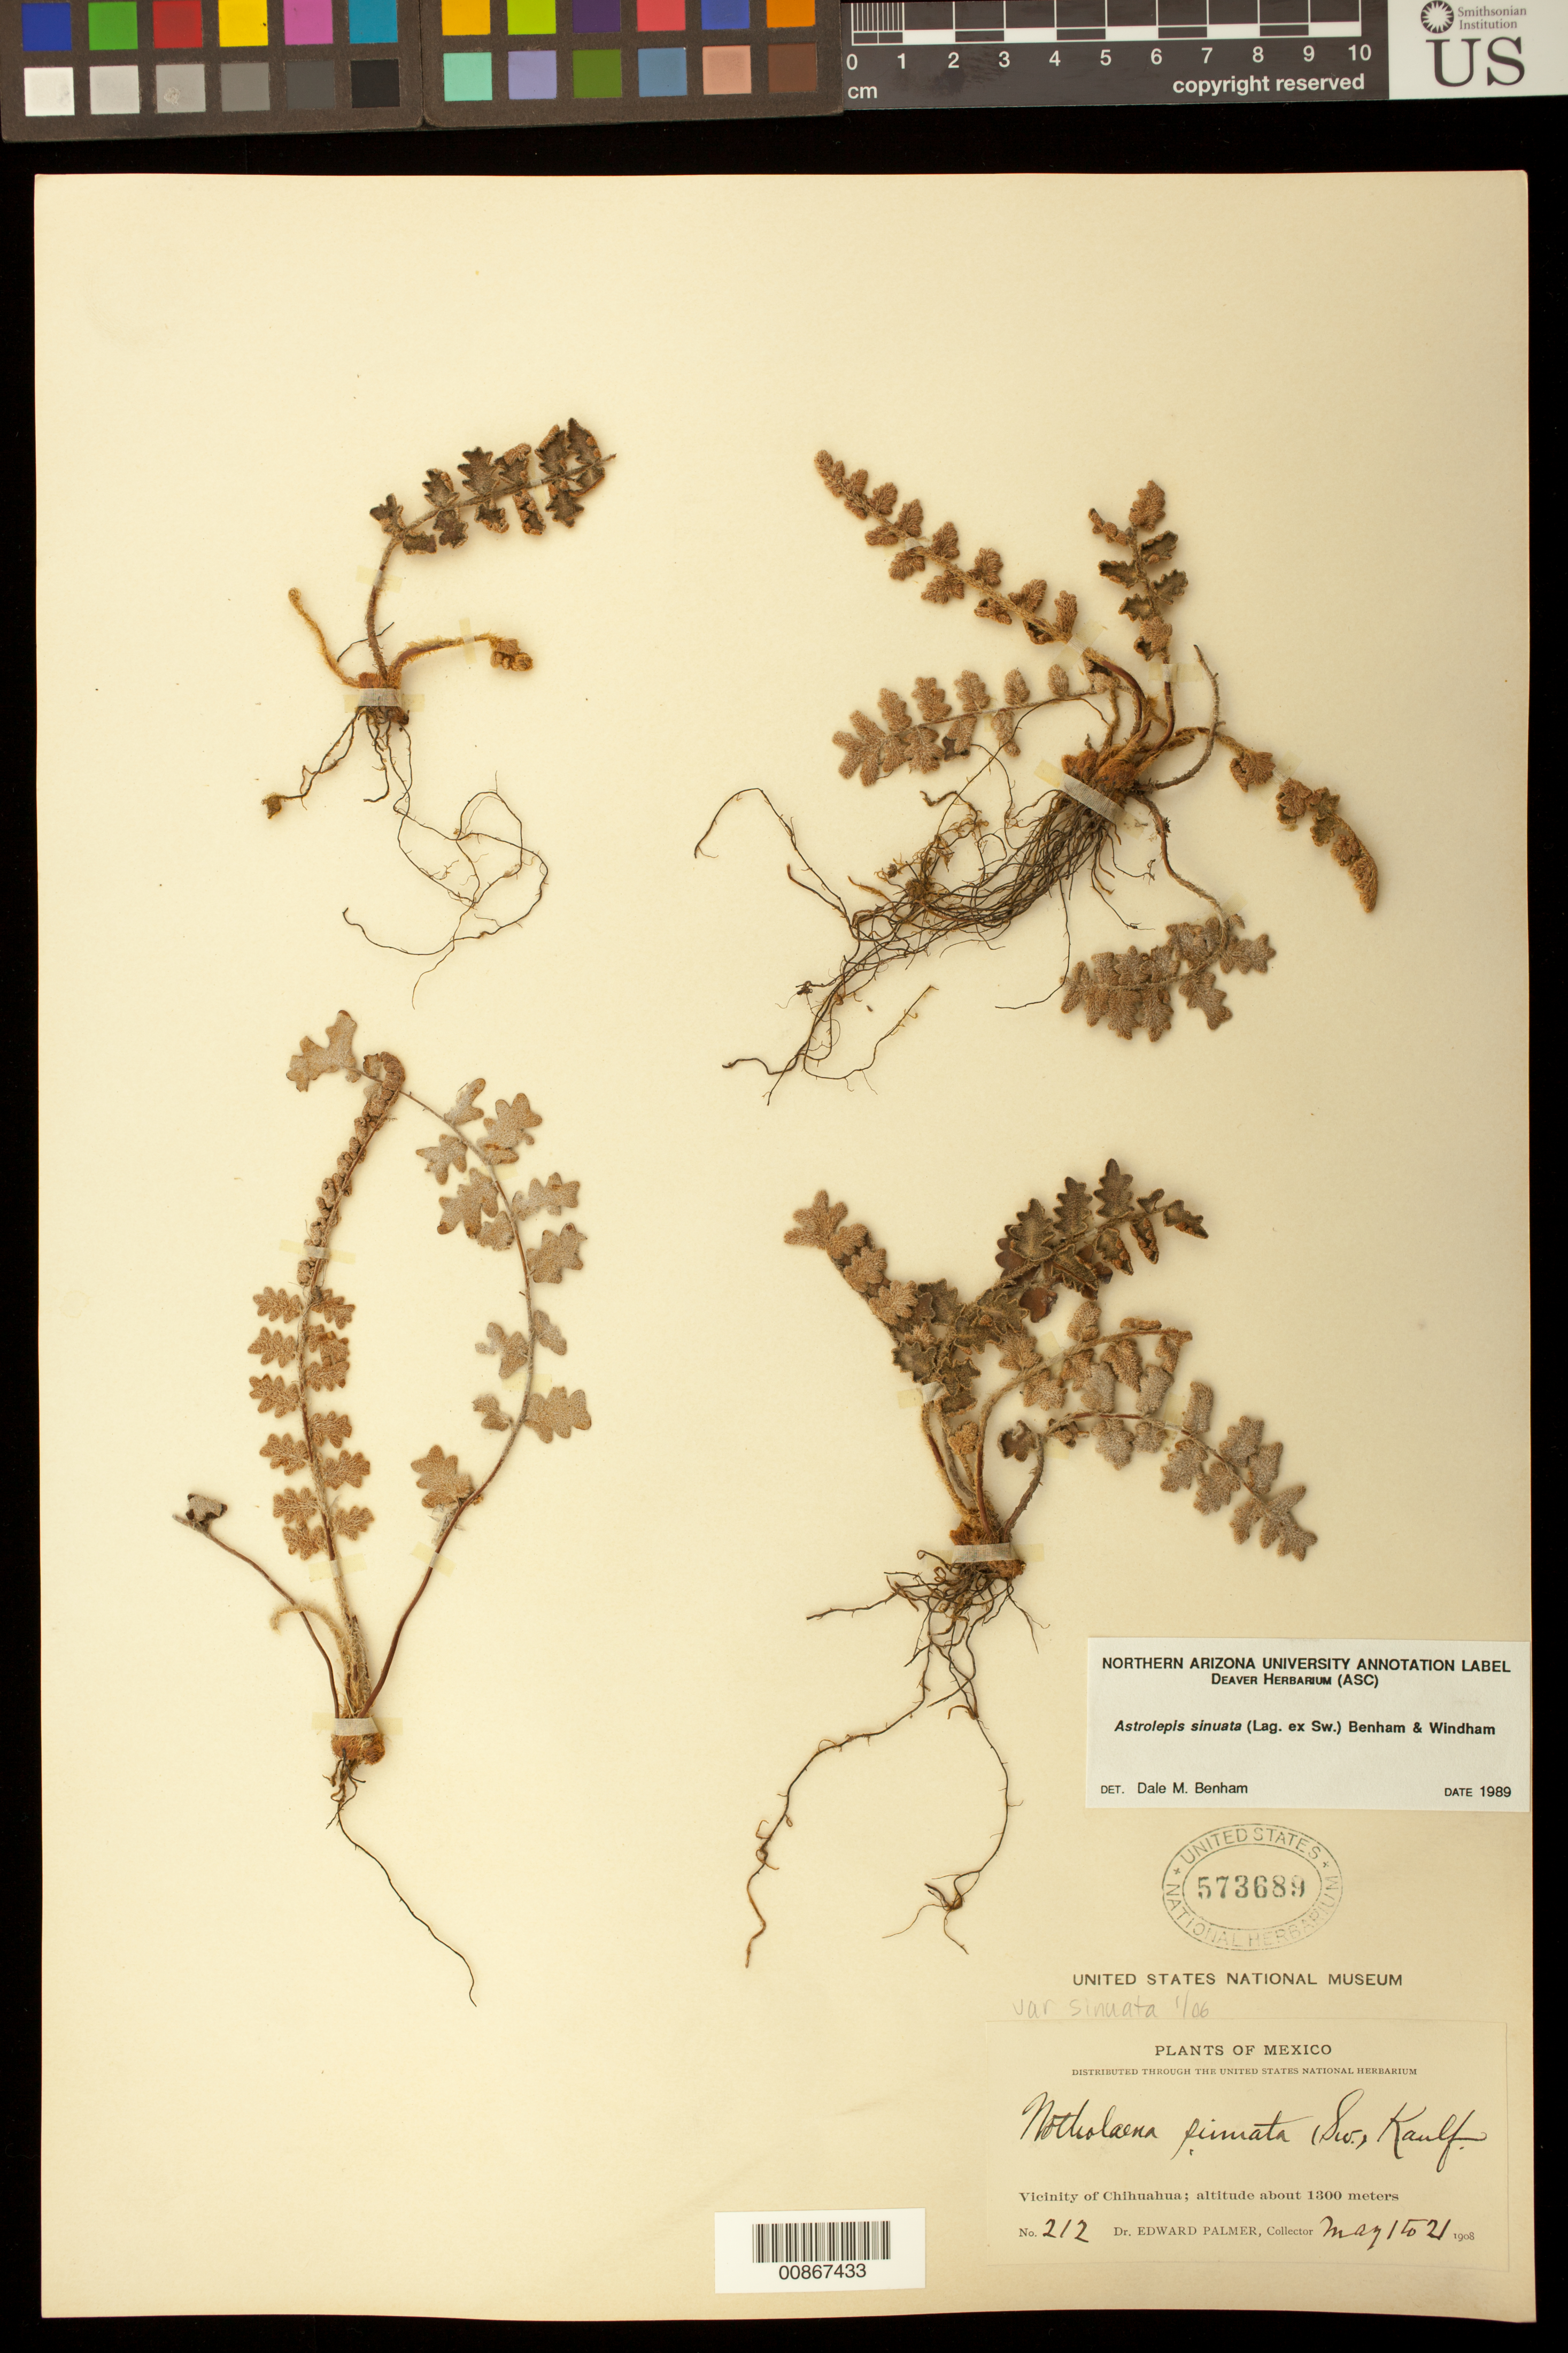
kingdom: Plantae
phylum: Tracheophyta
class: Polypodiopsida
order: Polypodiales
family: Pteridaceae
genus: Astrolepis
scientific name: Astrolepis sinuata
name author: (Lag. ex Sw.) D.M. Benham & Windham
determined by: Benham, D. M.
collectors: E. Palmer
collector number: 212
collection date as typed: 01 May 1908 to 21 May 1908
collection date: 1908-05-01/1908-05-21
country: Mexico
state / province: Chihuahua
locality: Vicinity of Chihuahua.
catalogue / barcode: US 573689